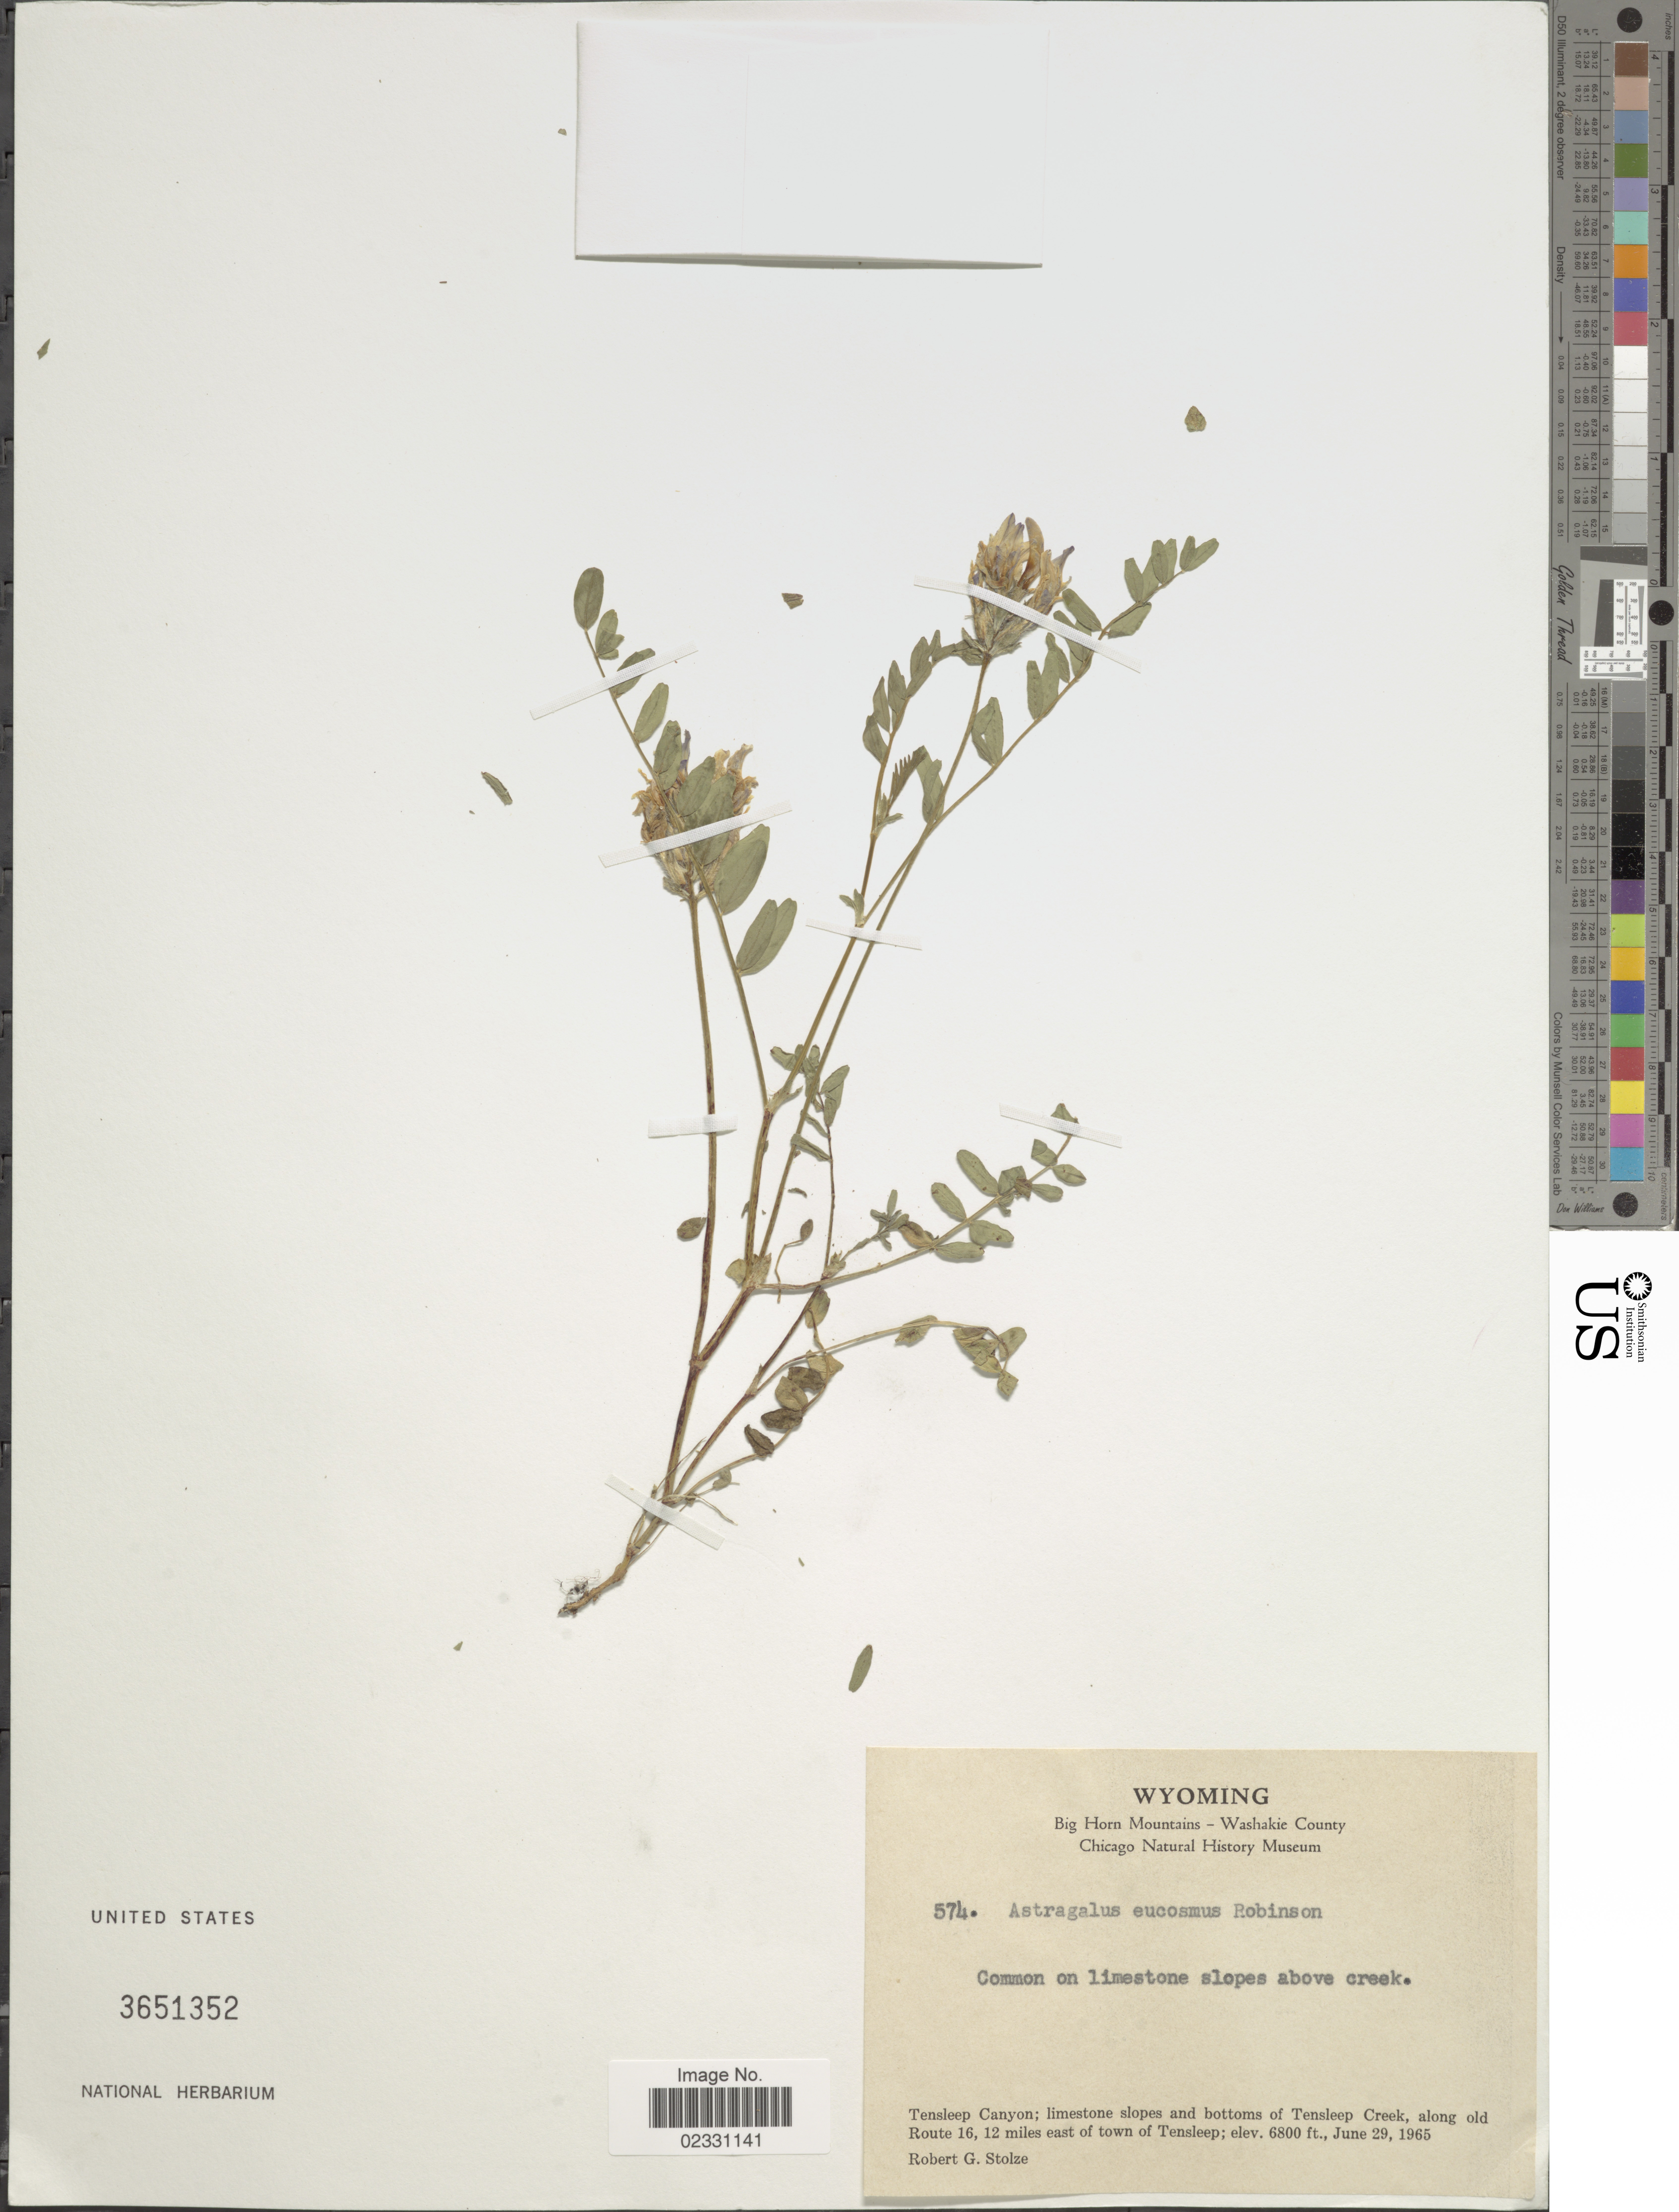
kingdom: Plantae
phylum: Tracheophyta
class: Magnoliopsida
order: Fabales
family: Fabaceae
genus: Astragalus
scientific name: Astragalus eucosmus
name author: B.L. Rob.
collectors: R. G. Stolze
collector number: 574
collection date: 1965-06-29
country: United States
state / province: Wyoming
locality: Tensleep Canyon; Tensleep Creek, along old Route 16, 12 miles east of town of Tensleep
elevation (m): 2073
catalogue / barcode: US 3651352